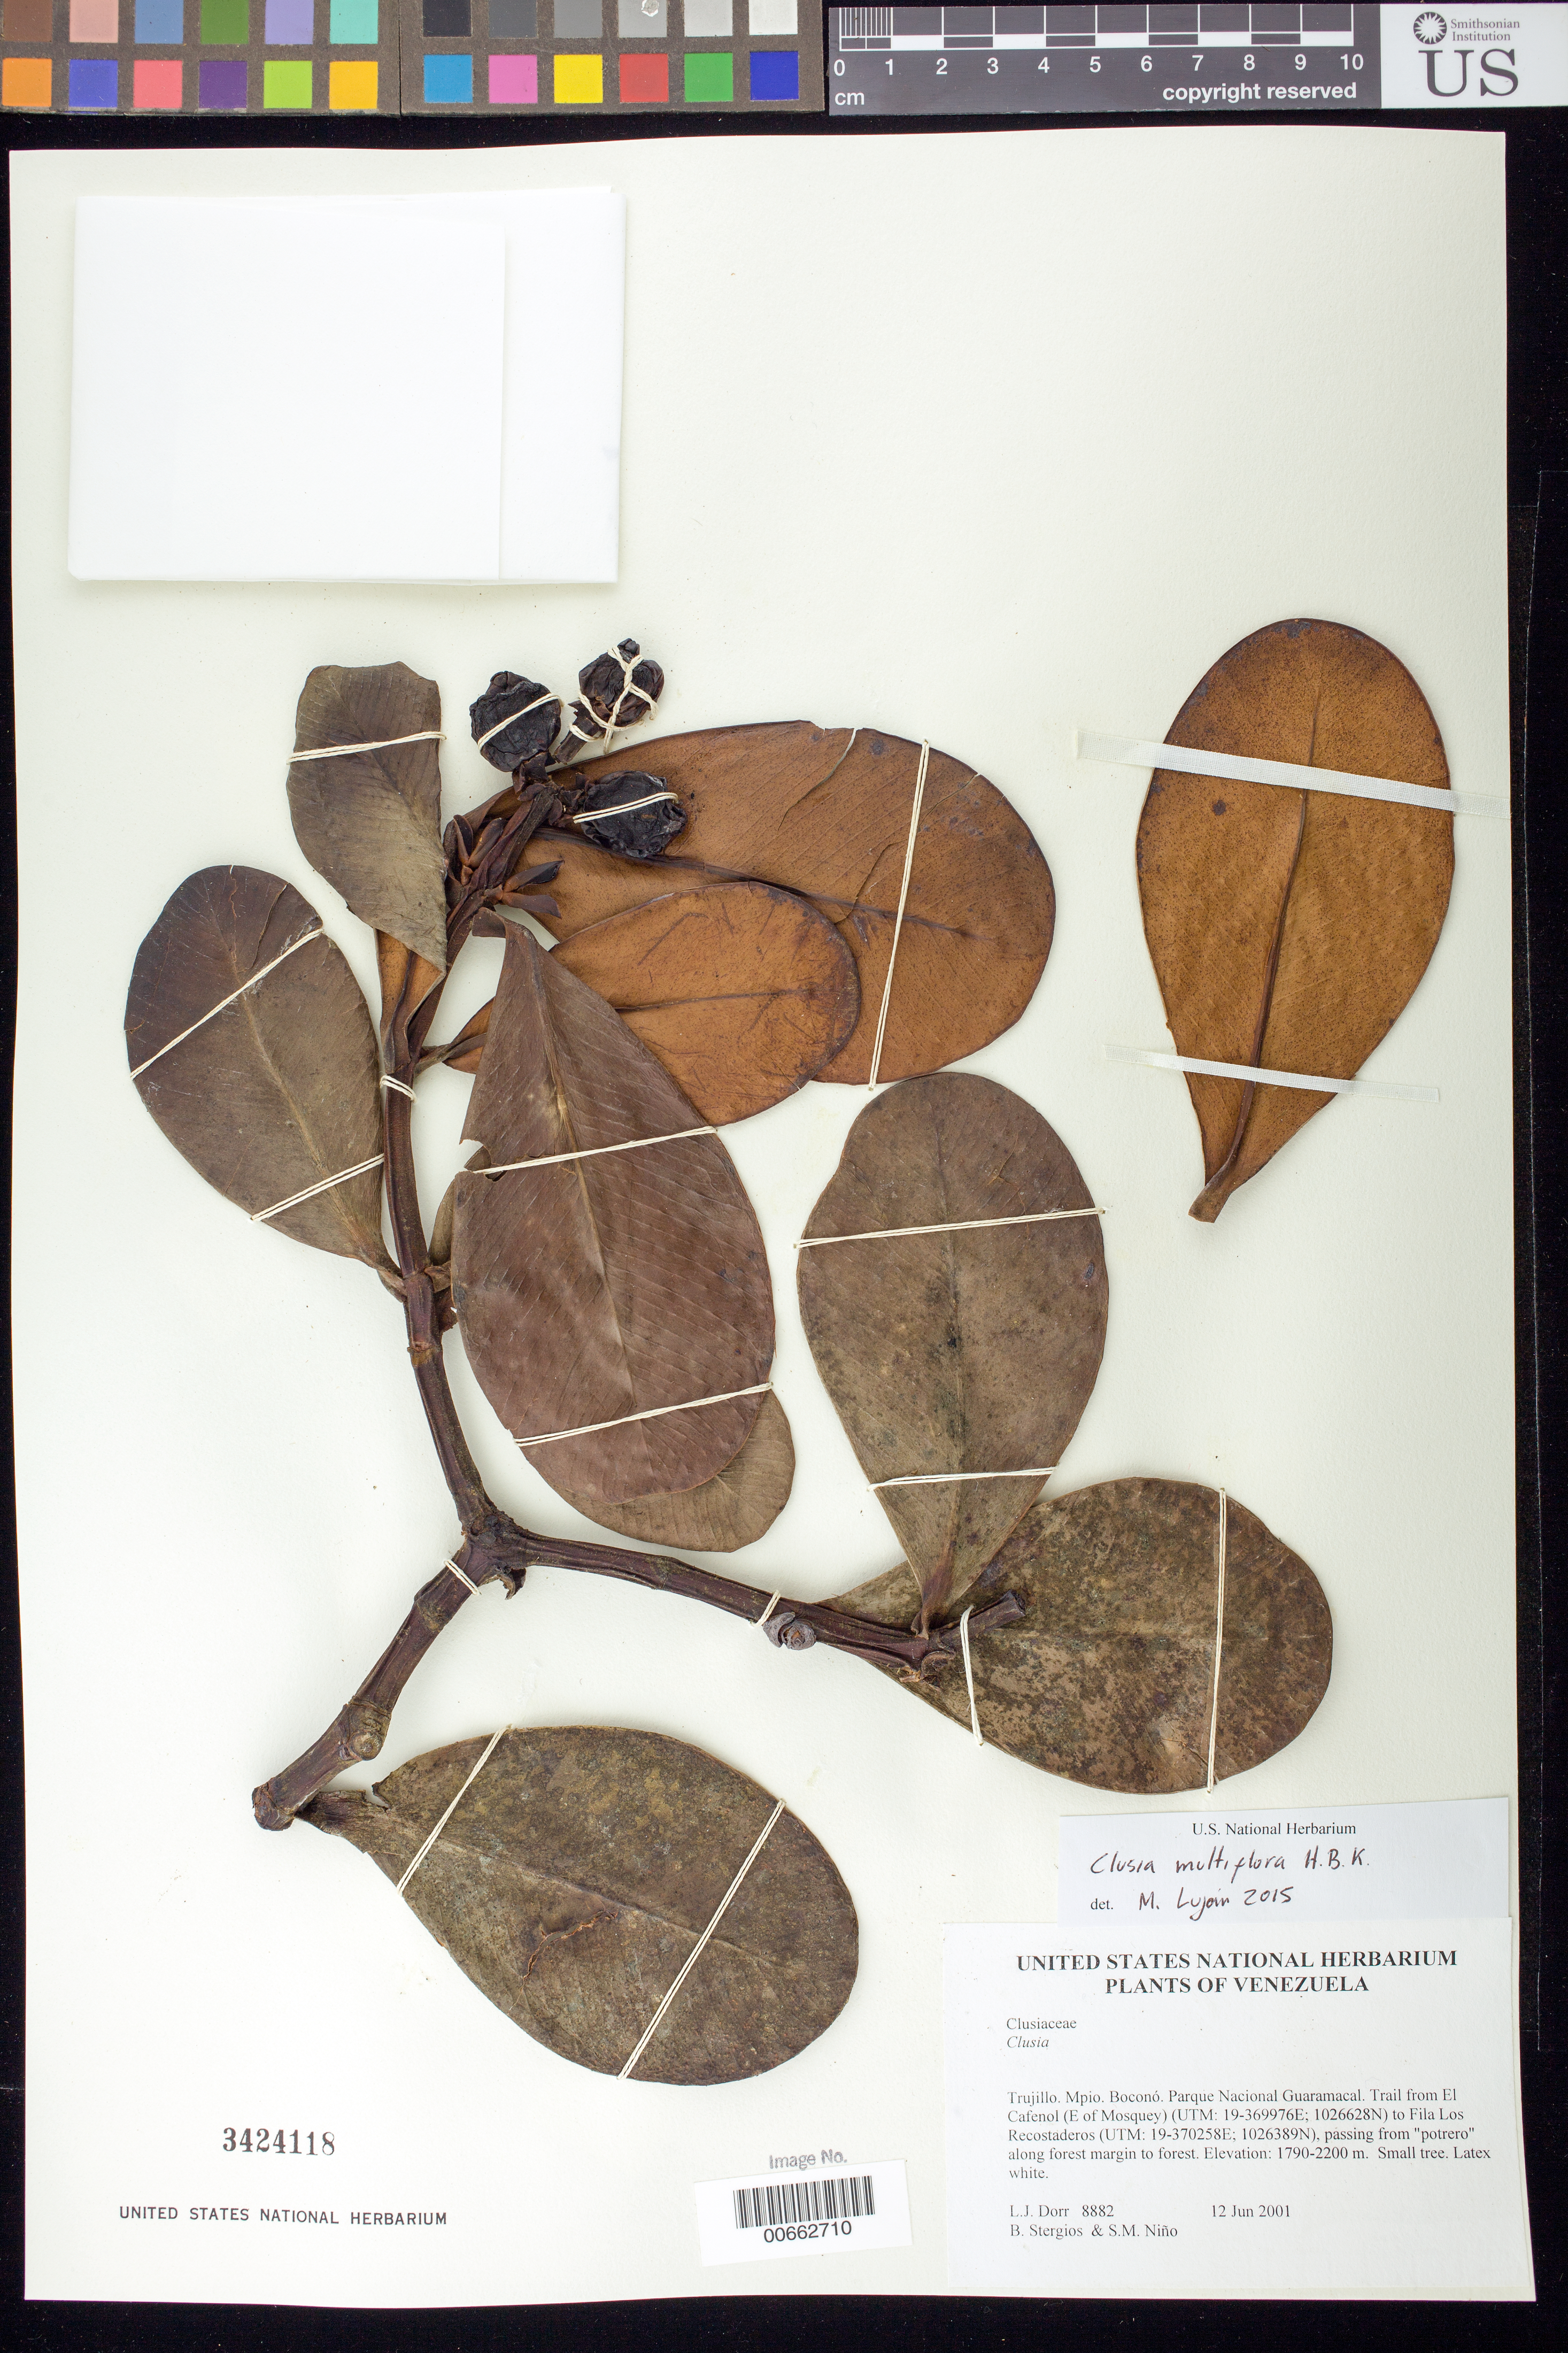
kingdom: Plantae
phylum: Tracheophyta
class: Magnoliopsida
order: Malpighiales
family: Clusiaceae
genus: Clusia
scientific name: Clusia multiflora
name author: Kunth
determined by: Lujan, M.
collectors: L. J. Dorr, B. G. Stergios & S. M. Niño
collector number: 8882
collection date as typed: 12 Jun 2001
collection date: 2001-06-12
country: Venezuela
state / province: Trujillo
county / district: Boconó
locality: Parque Nacional Guaramacal. Trail from El Cafenol (E of Mosquey) to Fila Los Recostaderos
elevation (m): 1790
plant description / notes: FTG, PORT, US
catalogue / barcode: US 3424118